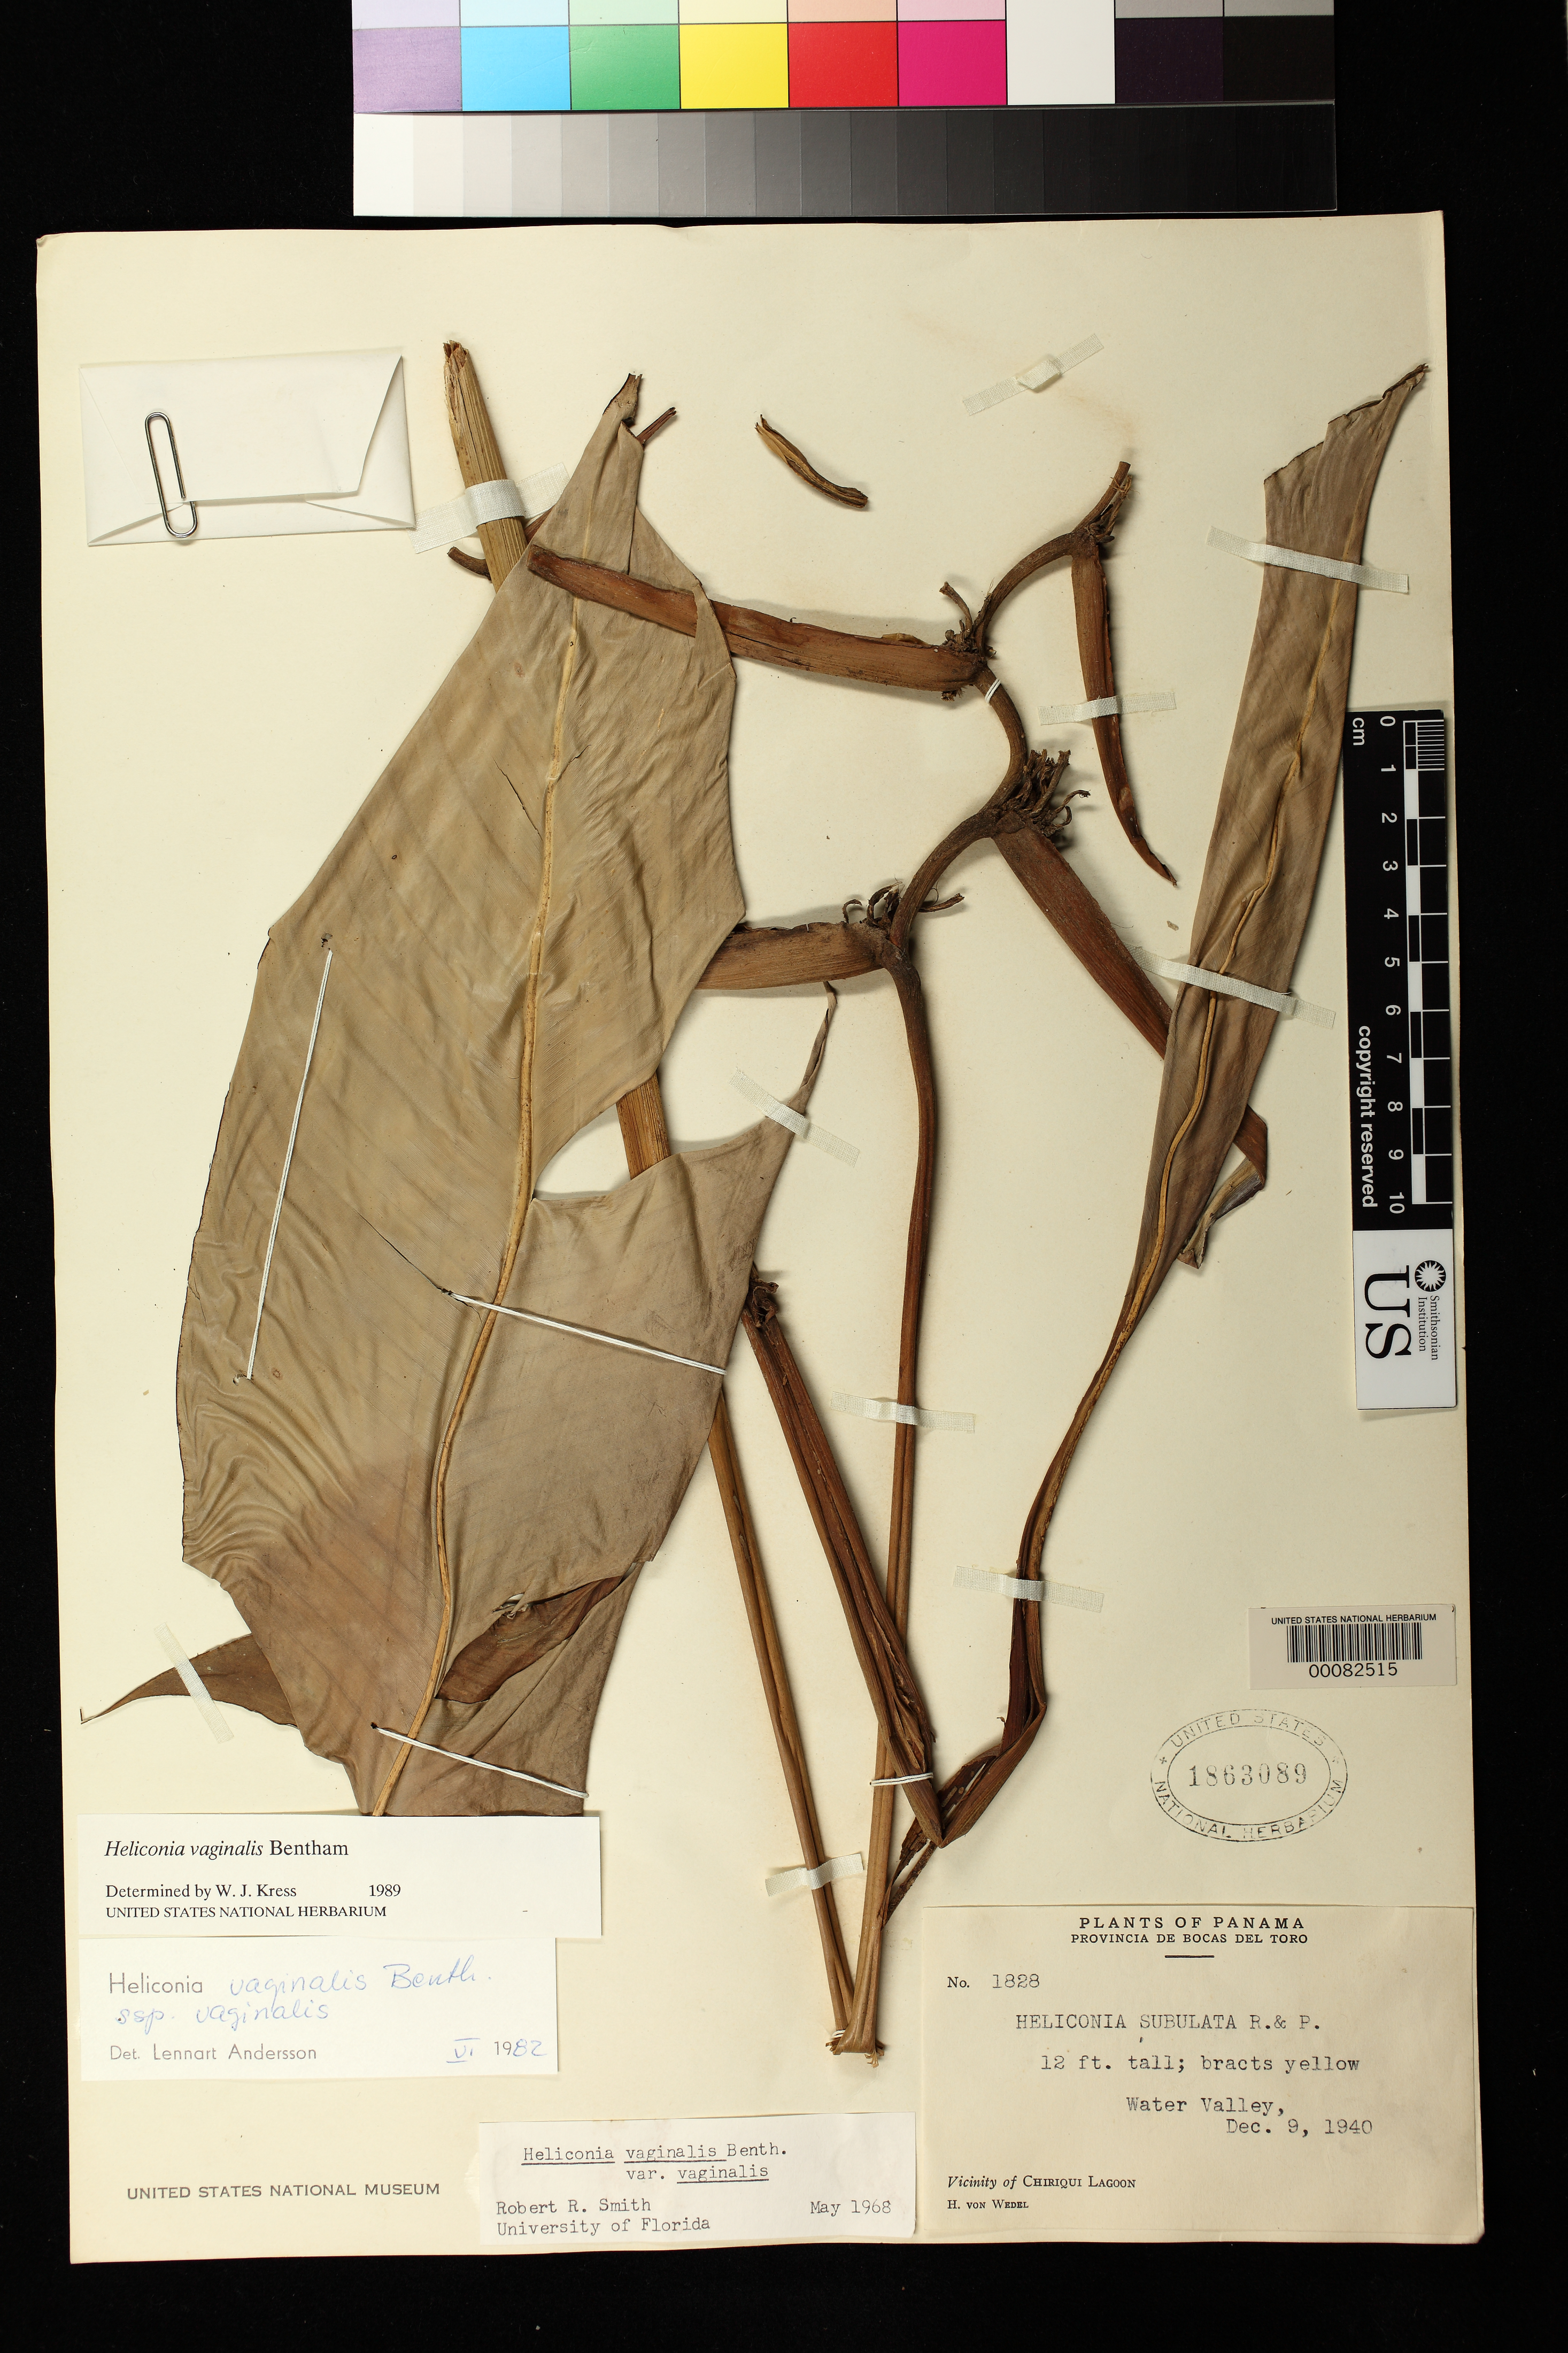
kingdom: Plantae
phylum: Tracheophyta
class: Liliopsida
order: Zingiberales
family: Heliconiaceae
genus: Heliconia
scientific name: Heliconia vaginalis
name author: Benth.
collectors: H. von Wedel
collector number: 1828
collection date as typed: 09 Dec 1940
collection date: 1940-12-09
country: Panama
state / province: Bocas del Toro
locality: Water Valley, vicinity of Chiriquí Lagoon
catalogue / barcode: US 1863089